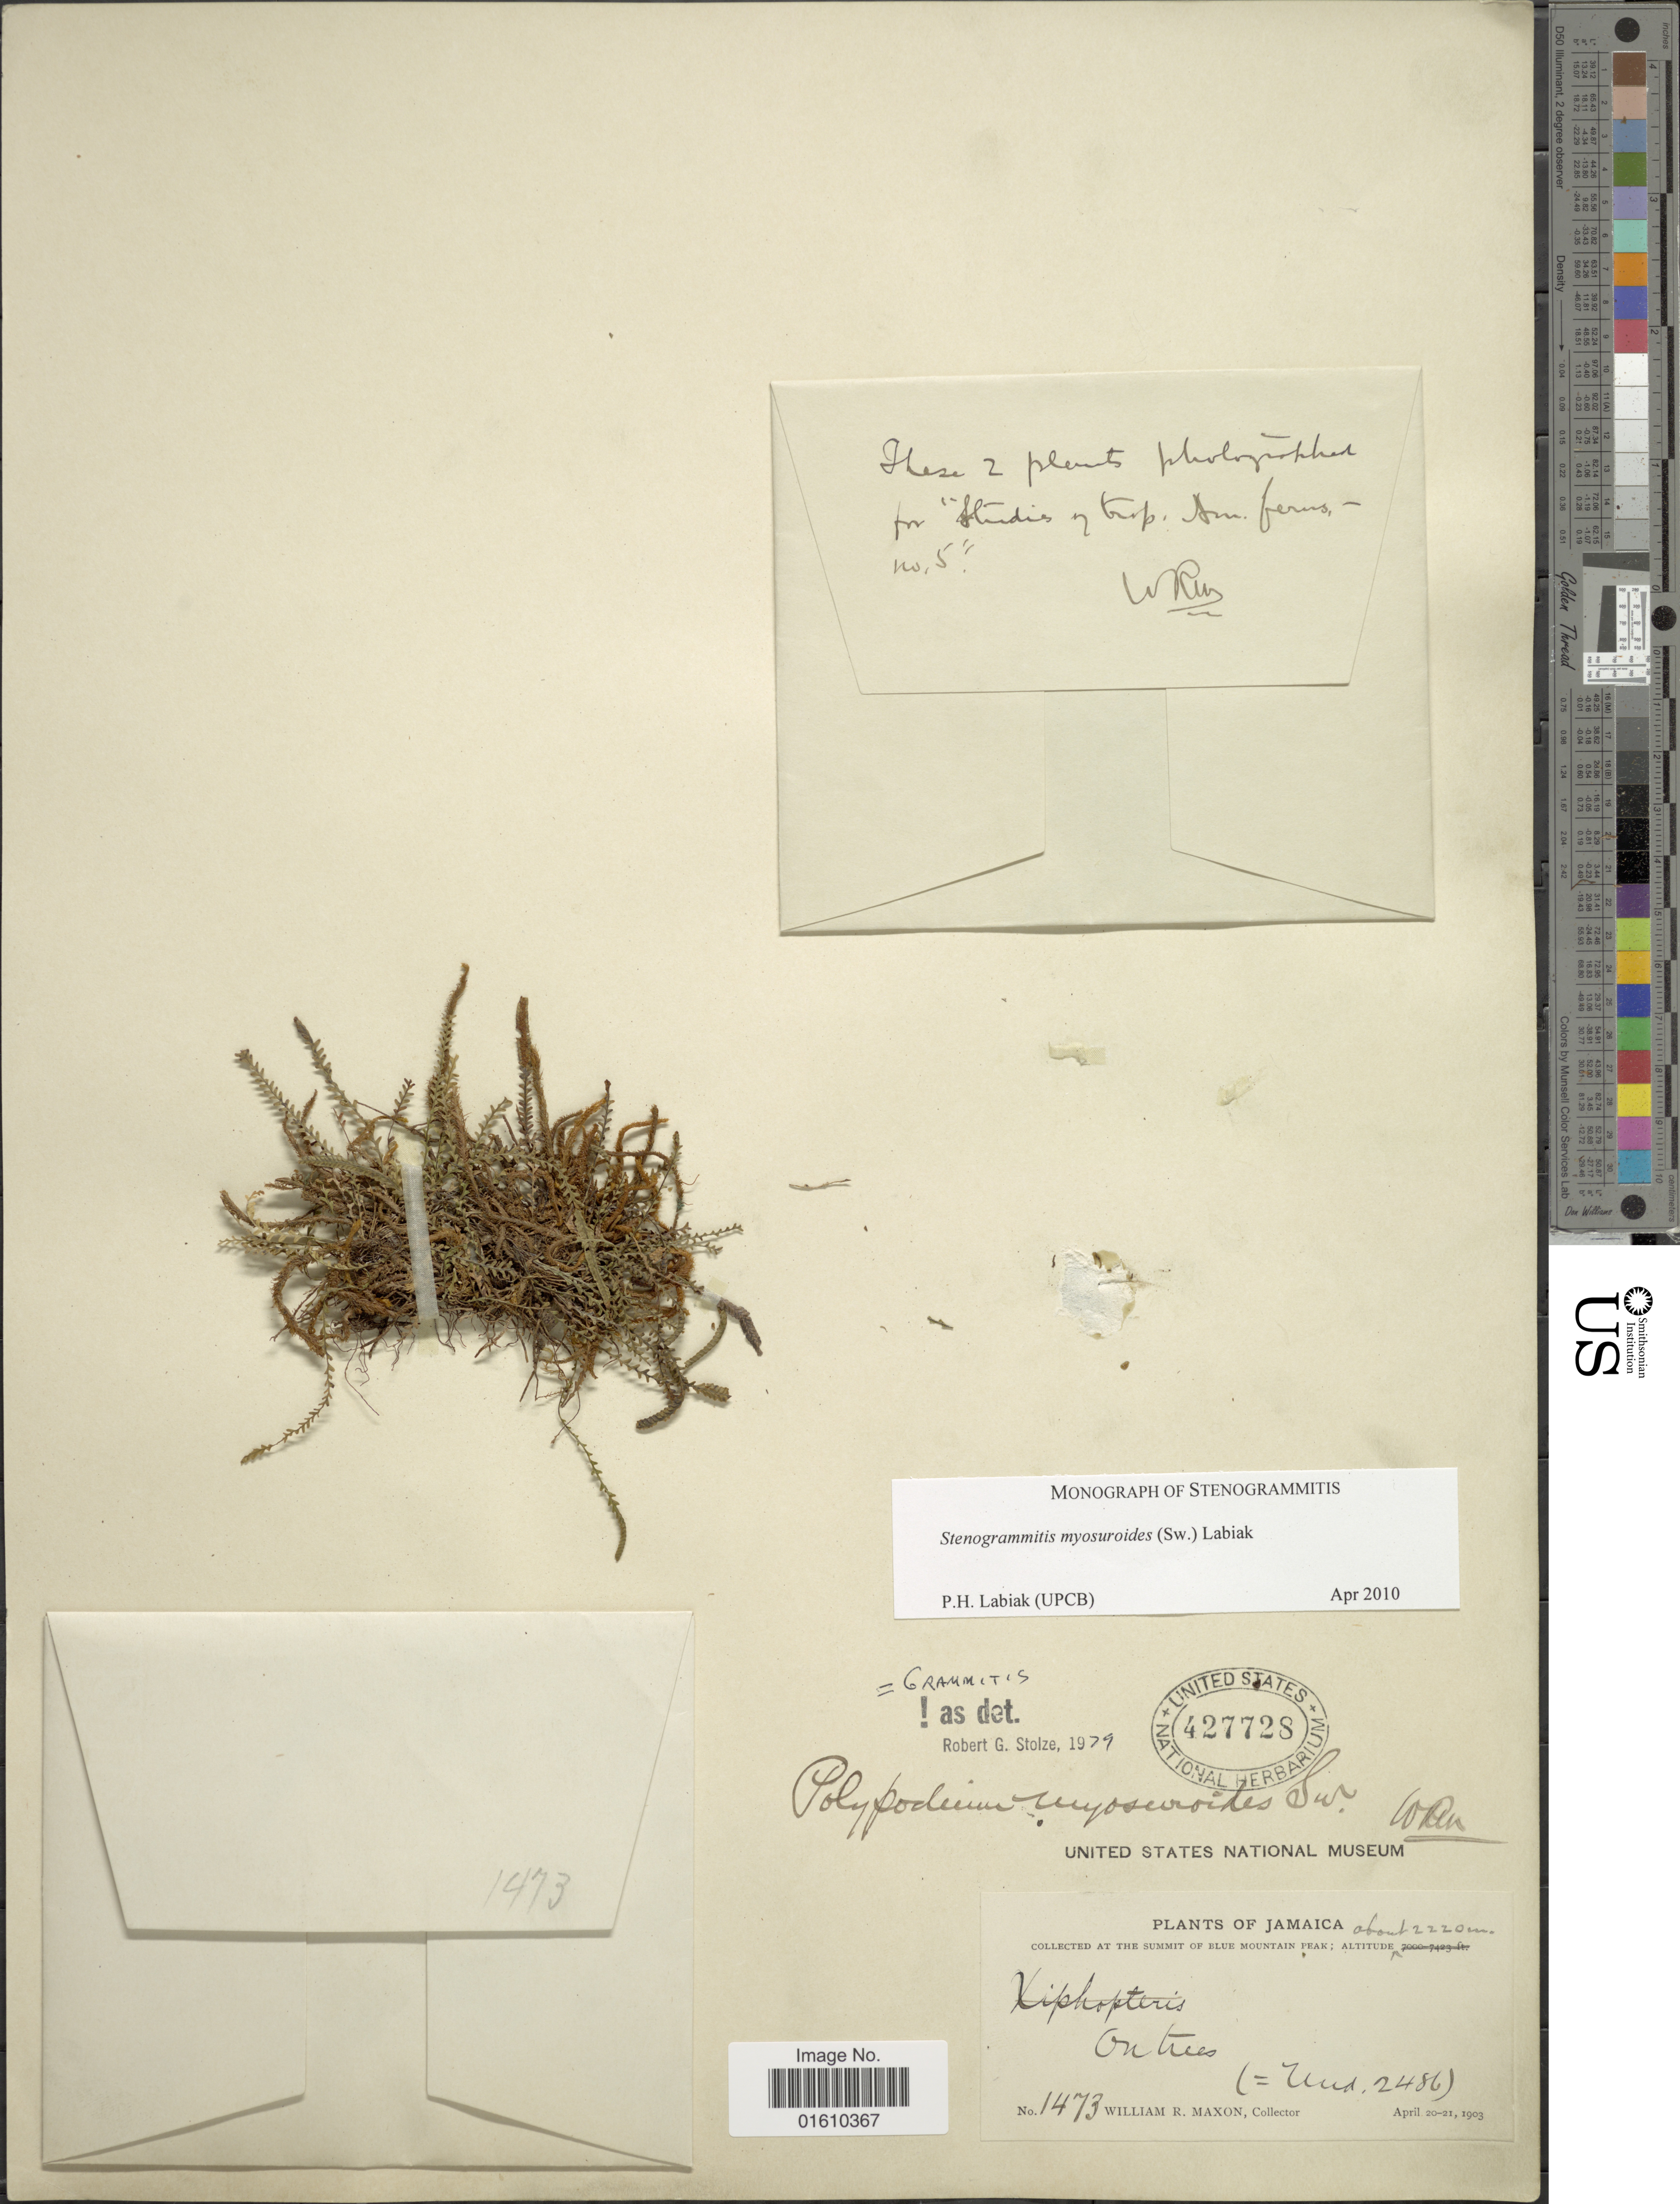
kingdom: Plantae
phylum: Tracheophyta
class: Polypodiopsida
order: Polypodiales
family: Polypodiaceae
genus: Stenogrammitis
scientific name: Stenogrammitis myosuroides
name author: (Sw.) Labiak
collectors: W. R. Maxon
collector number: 1473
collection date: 1903-04-20/1903-04-21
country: Jamaica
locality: At the summit of Blue Mountain Peak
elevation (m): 2220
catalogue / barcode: US 427728